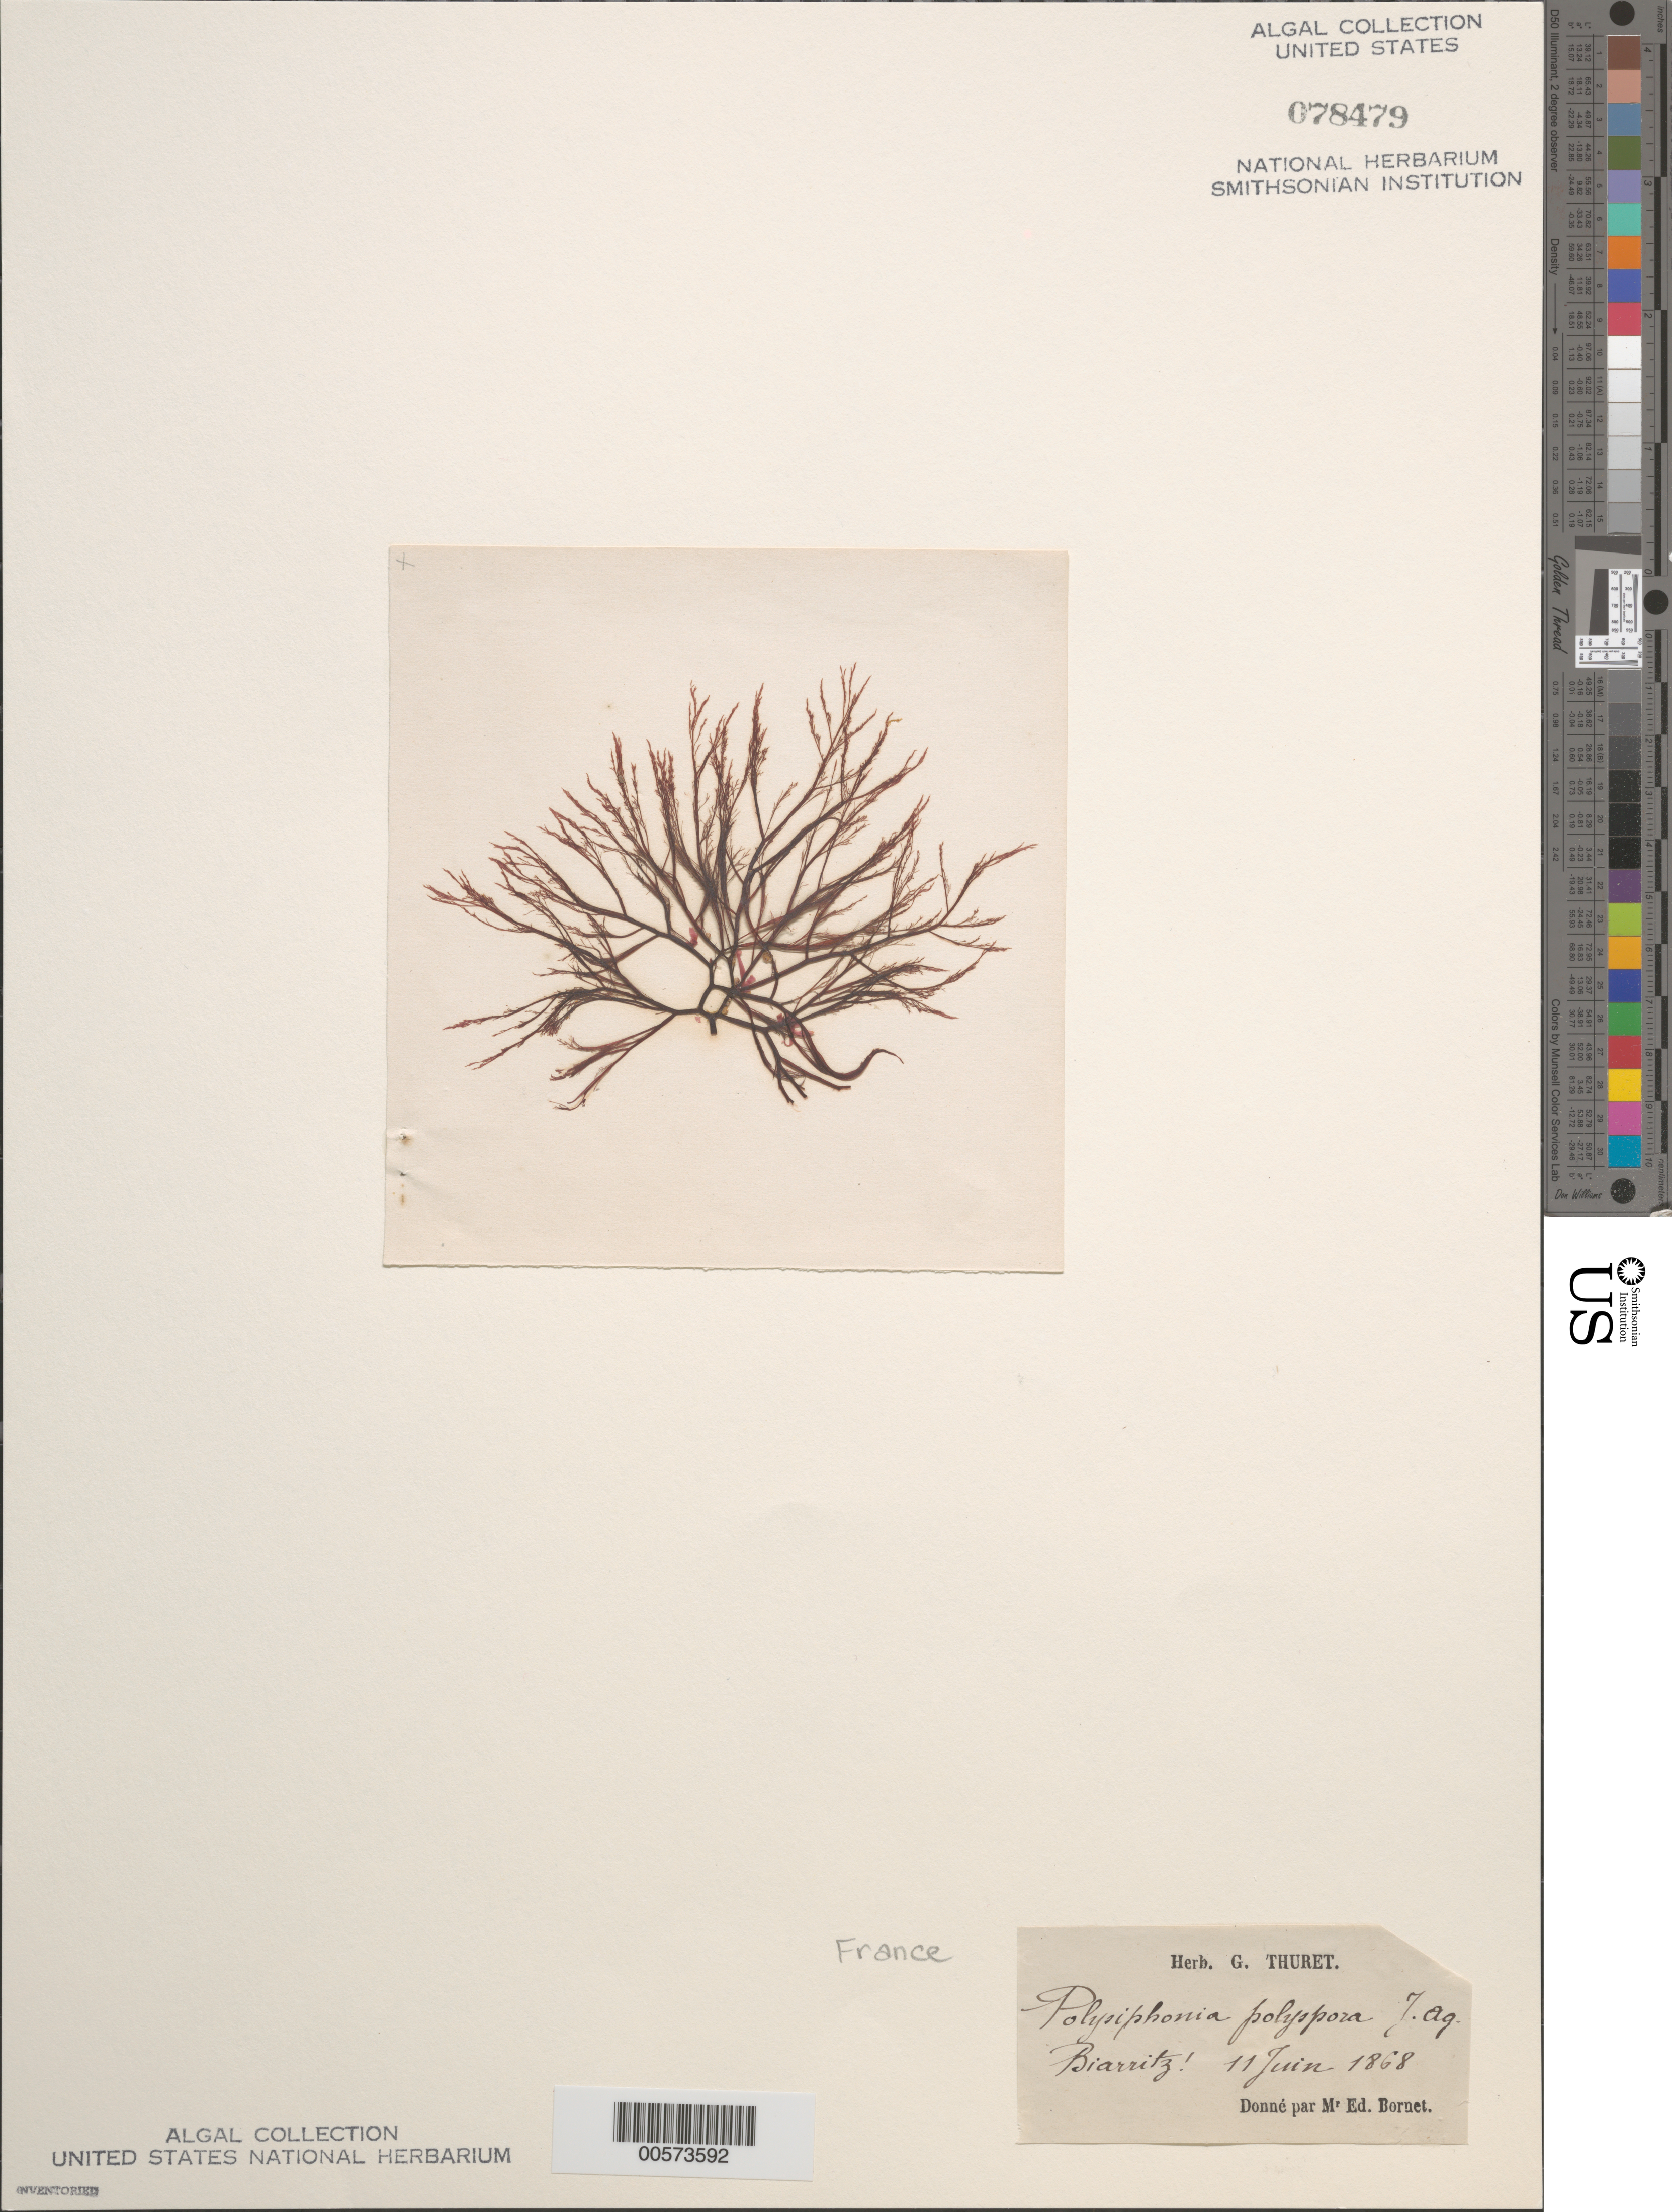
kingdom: Plantae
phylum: Rhodophyta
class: Florideophyceae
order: Ceramiales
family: Rhodomelaceae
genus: Polysiphonia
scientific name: Polysiphonia polyspora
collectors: Thuret, G. (herbarium)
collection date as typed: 11 Jun 1868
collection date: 1868-06-11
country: France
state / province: Nouvelle-Aquitaine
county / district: Pyrénées-Atlantiques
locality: Biarritz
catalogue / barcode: US 78479